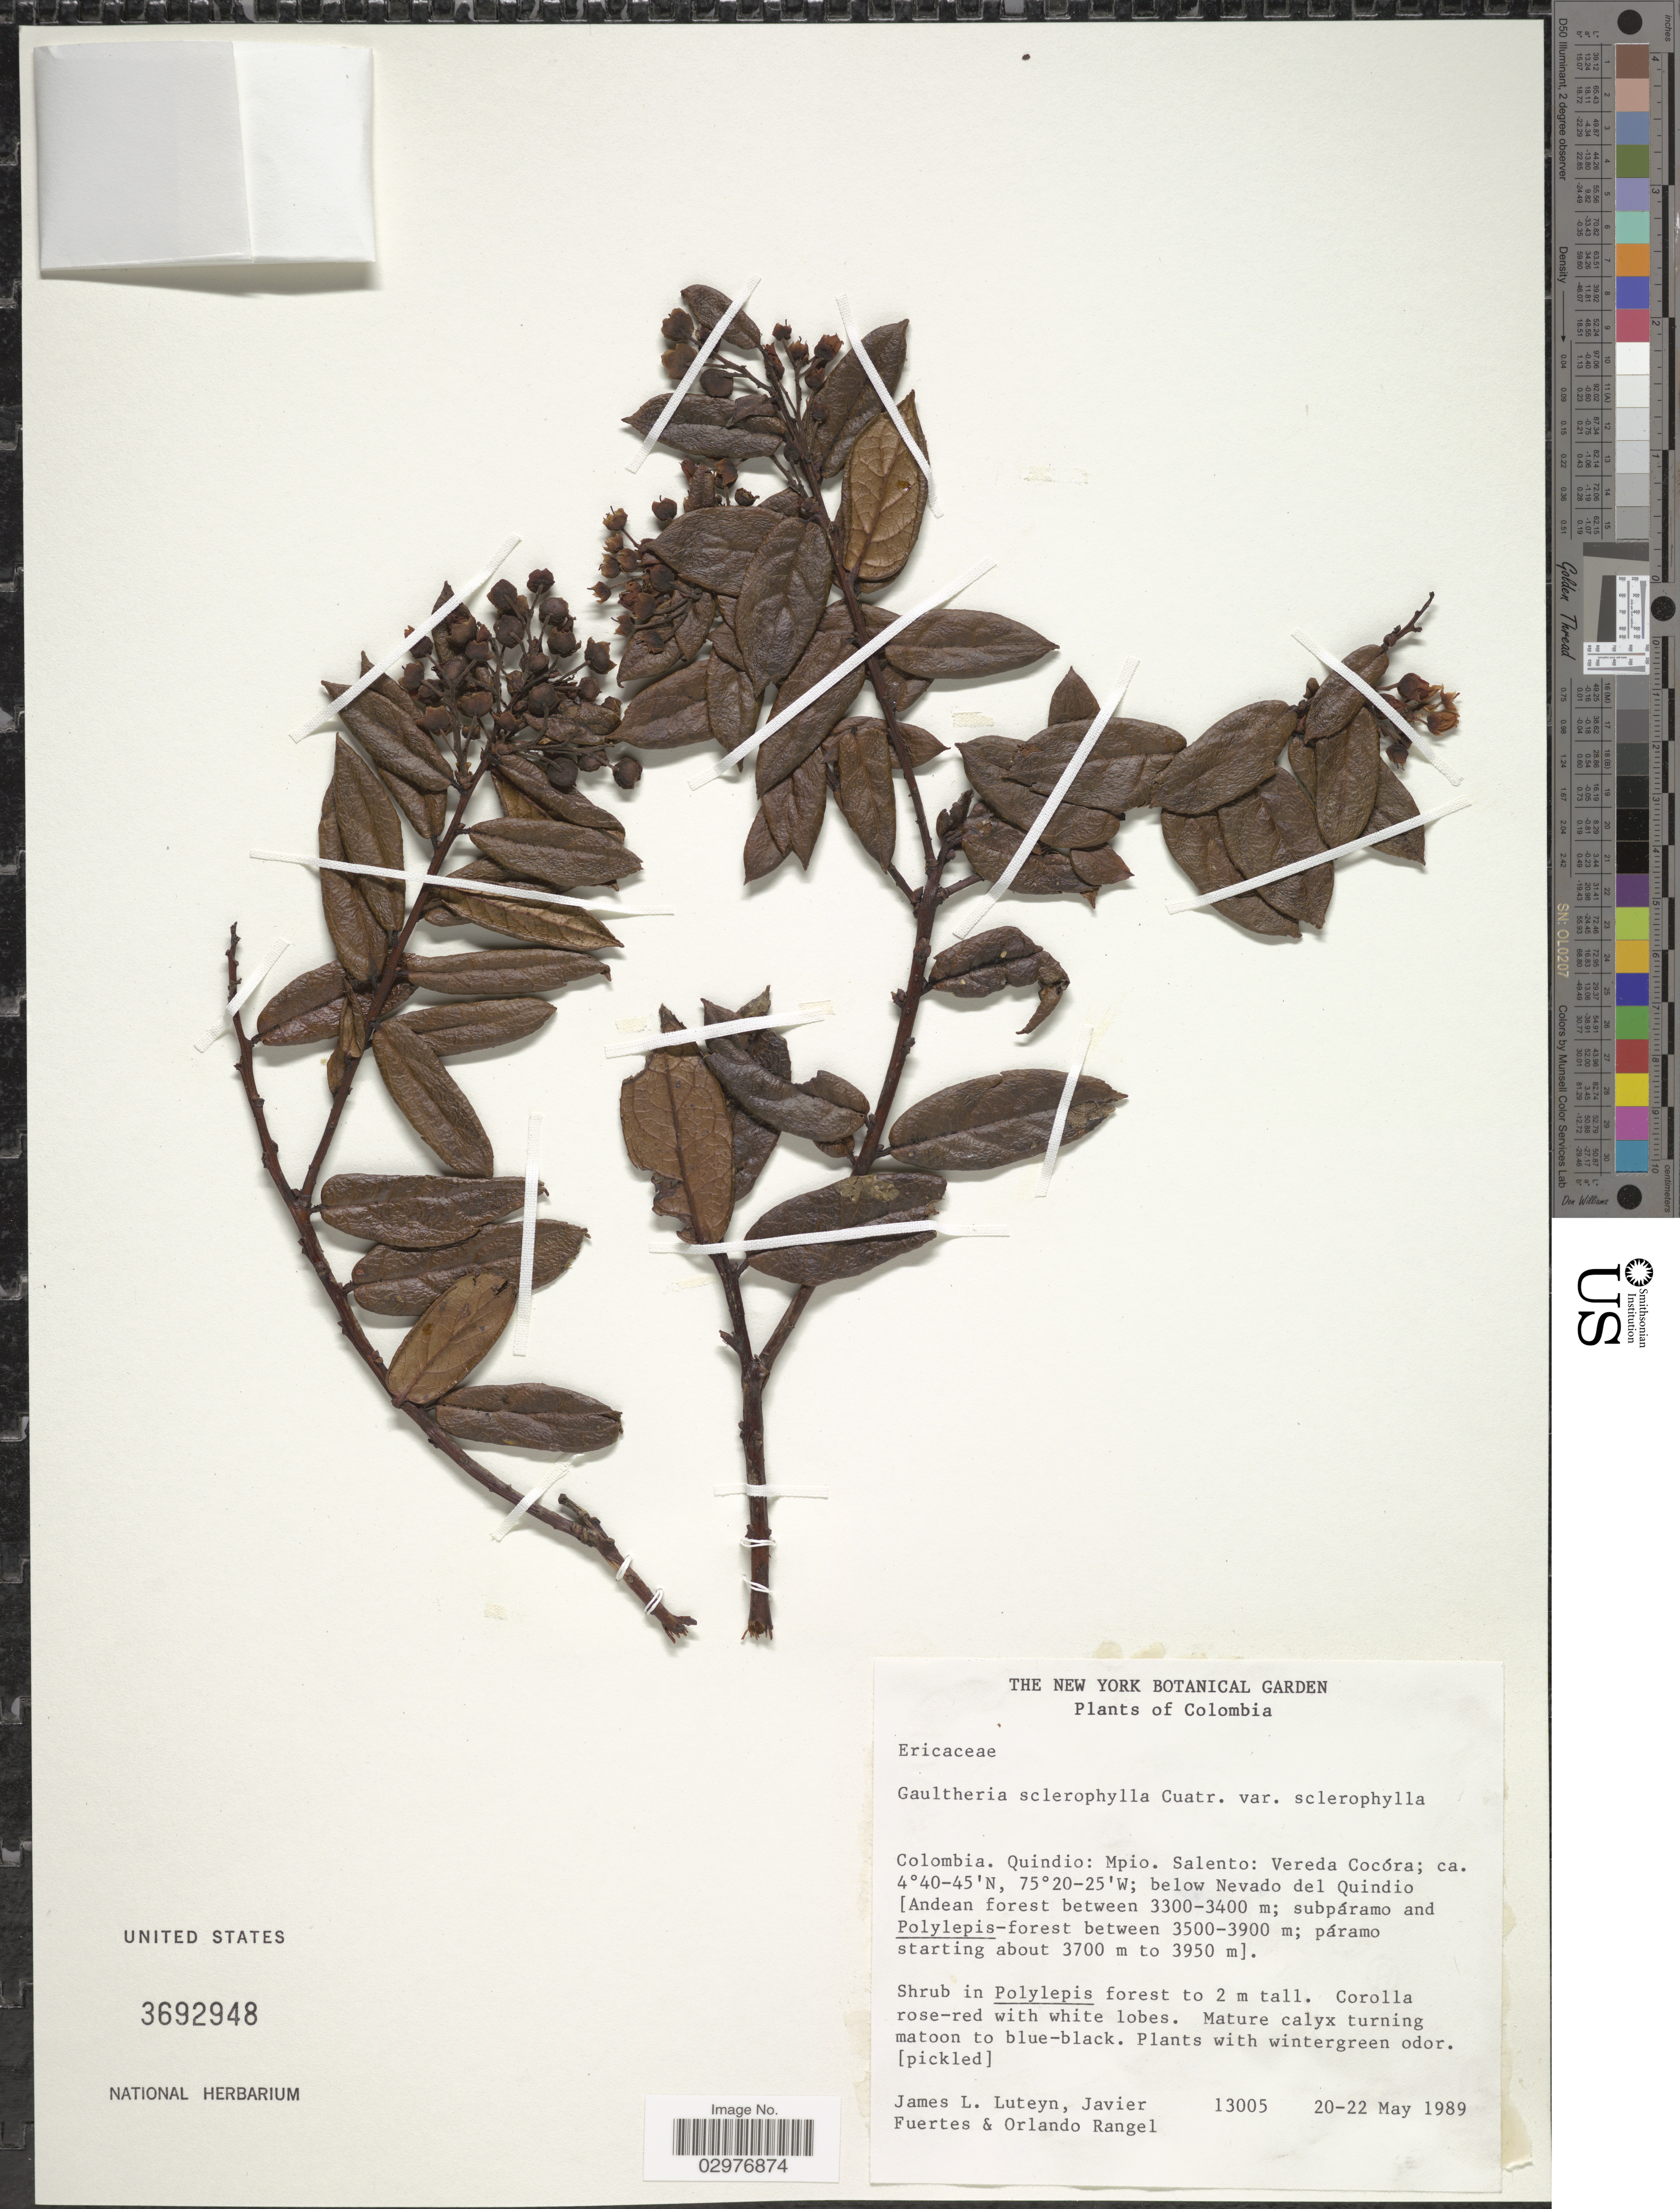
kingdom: Plantae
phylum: Tracheophyta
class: Magnoliopsida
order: Ericales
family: Ericaceae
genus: Gaultheria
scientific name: Gaultheria sclerophylla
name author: Cuatrec.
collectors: J. L. Luteyn, J. Fuertes & O. Rangel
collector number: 13005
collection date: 1989-05-20/1989-05-22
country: Colombia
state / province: Quindío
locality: Mpio. Salento: Vereda Cocóra; below Nevado del Quindio.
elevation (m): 3300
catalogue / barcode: US 3692948